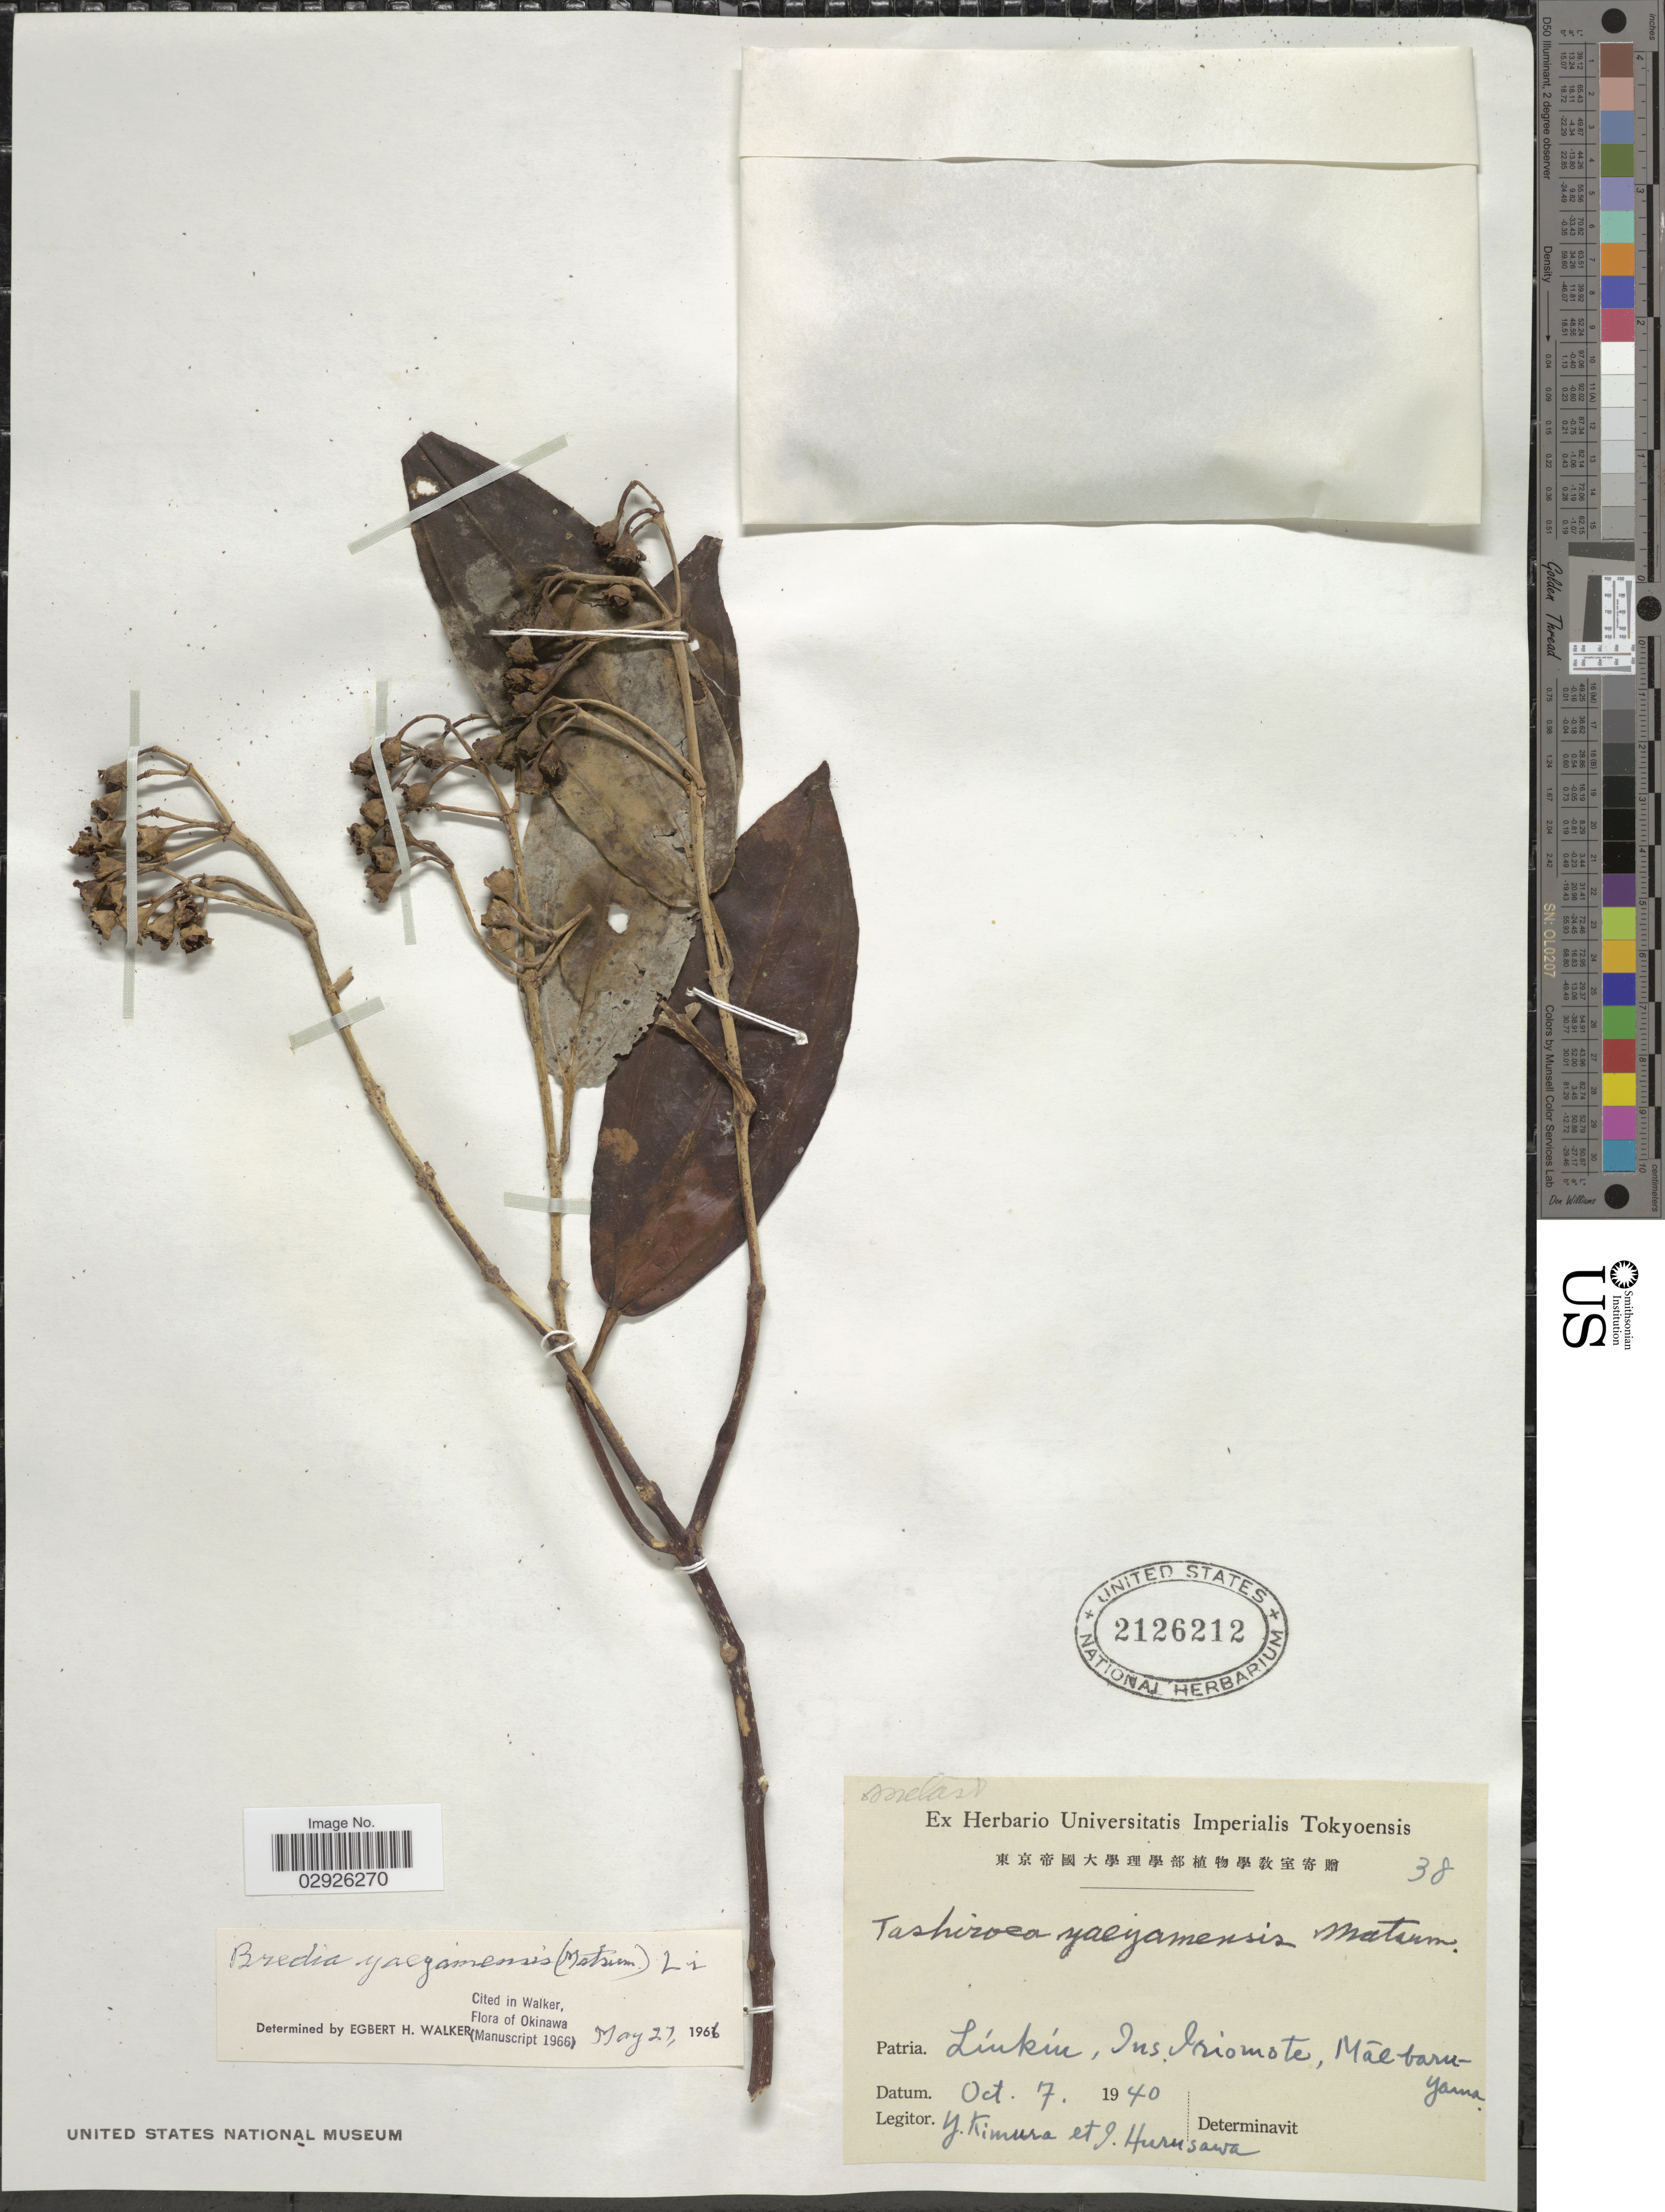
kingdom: Plantae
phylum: Tracheophyta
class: Magnoliopsida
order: Myrtales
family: Melastomataceae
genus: Tashiroea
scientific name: Tashiroea yaeyamensis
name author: Matsum.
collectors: Y. Kimura & I. Hurusawa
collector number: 38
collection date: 1940-10-07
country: Japan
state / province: Okinawa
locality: Patra. Liukiu, Ins. Iriomte, Maebaru-yama.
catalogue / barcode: US 2126212